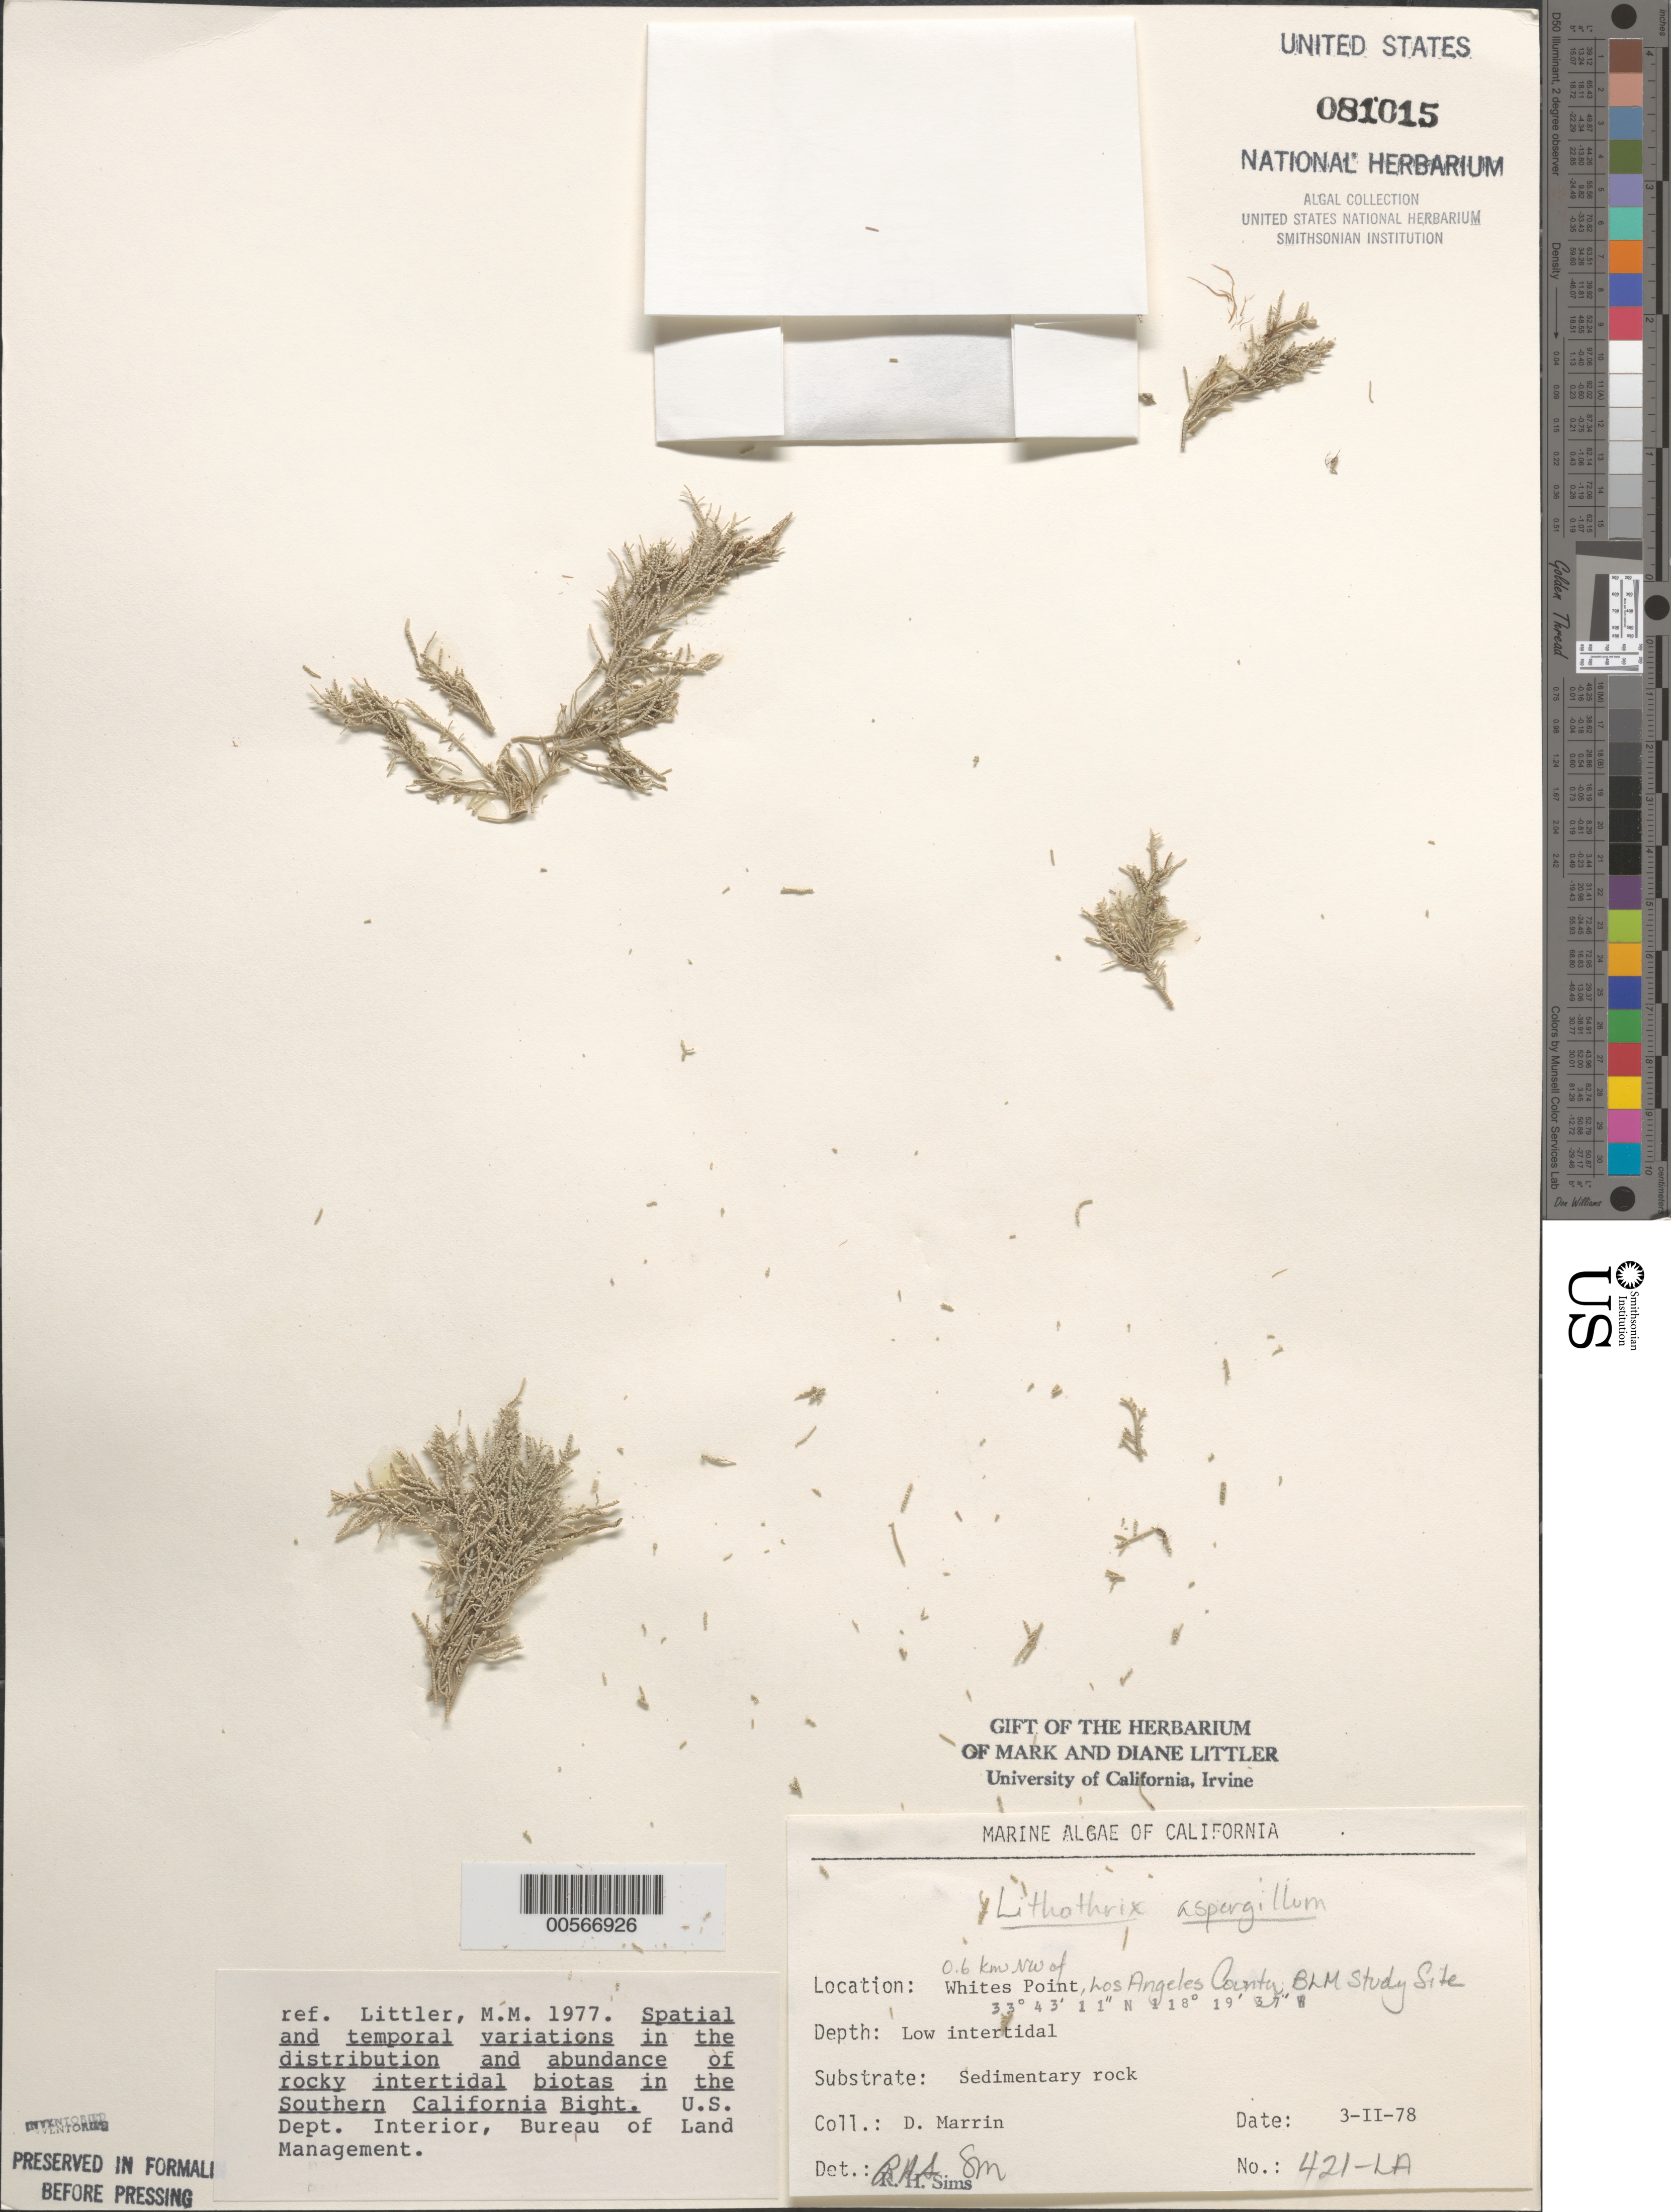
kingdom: Plantae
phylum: Rhodophyta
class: Florideophyceae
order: Corallinales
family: Lithophyllaceae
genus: Lithothrix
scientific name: Lithothrix aspergillum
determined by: Sims, Robert H.; Murray, S. N.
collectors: D. Marrin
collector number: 421-la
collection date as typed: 03 Feb 1978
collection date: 1978-02-03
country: United States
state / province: California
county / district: Los Angeles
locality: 0.6 km northwest of Whites Point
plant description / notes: BLM-SOCALBIGHT Rocky Intertidal Survey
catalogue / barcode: US 81015